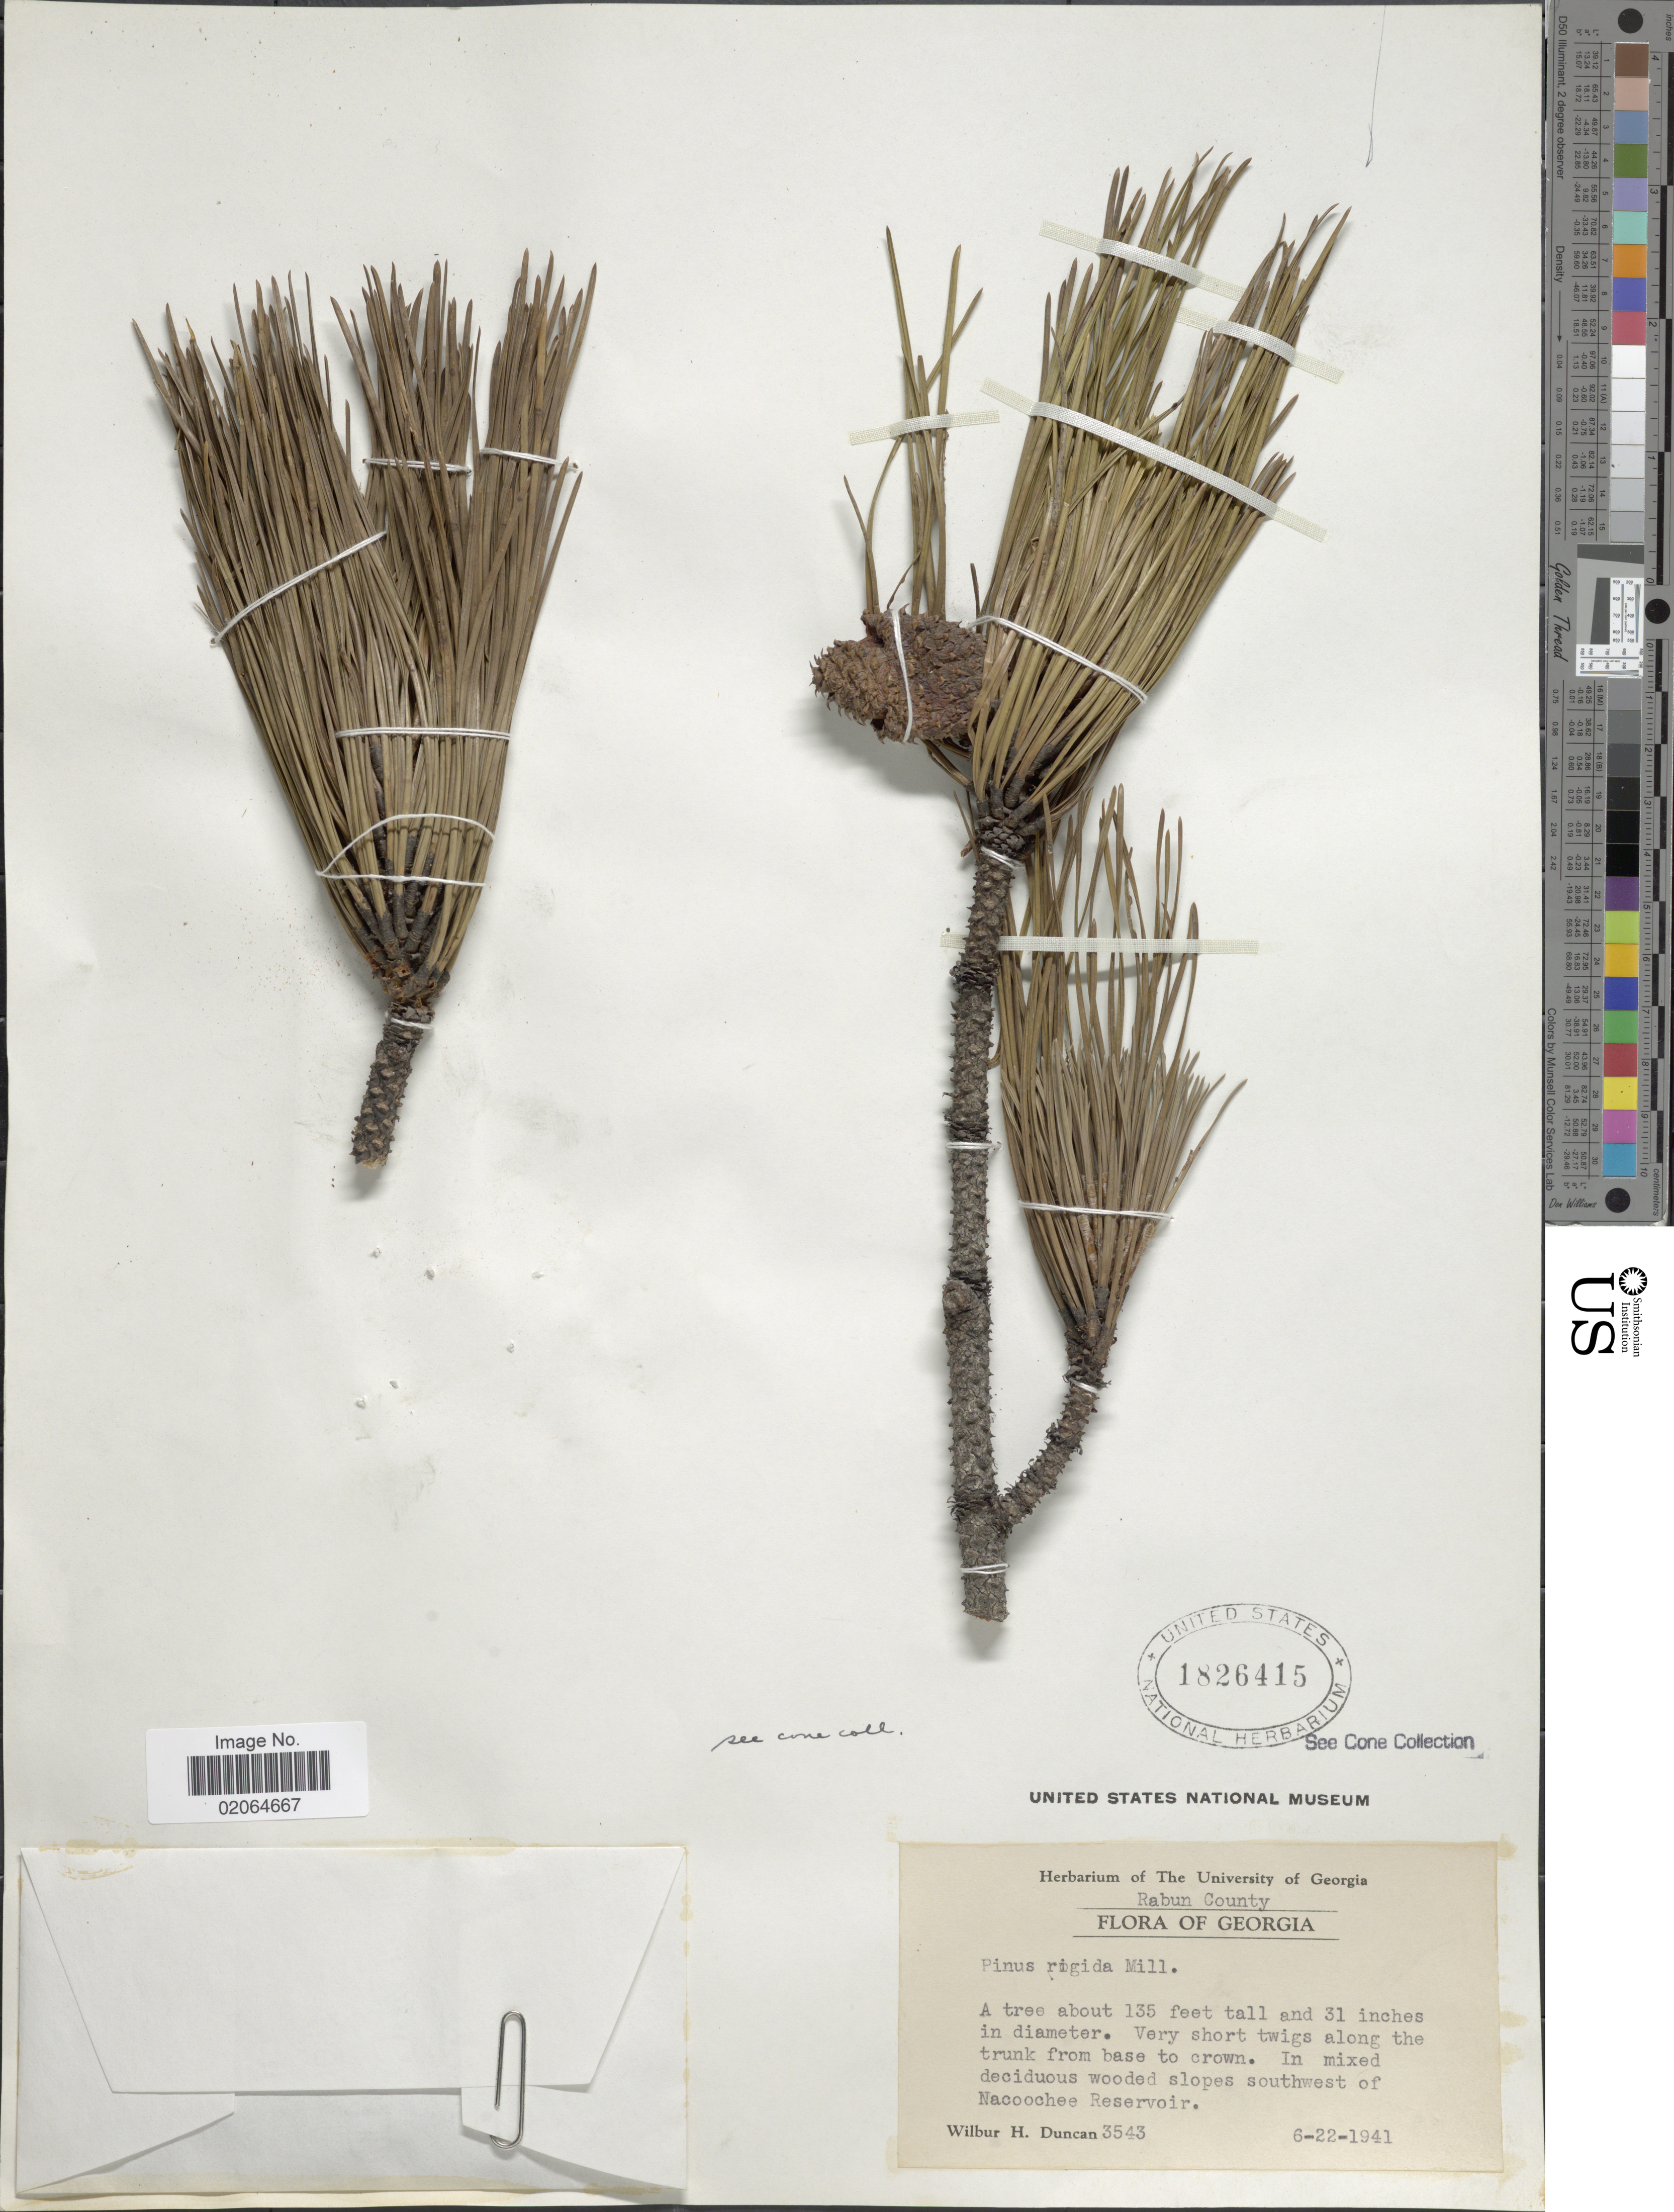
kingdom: Plantae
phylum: Tracheophyta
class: Pinopsida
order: Pinales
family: Pinaceae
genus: Pinus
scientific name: Pinus rigida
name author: Mill.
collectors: W. H. Duncan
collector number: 3543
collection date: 1941-06-22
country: United States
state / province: Georgia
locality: Rabun County, slopes southwest of Nacoochee Reservoir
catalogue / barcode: US 1826415